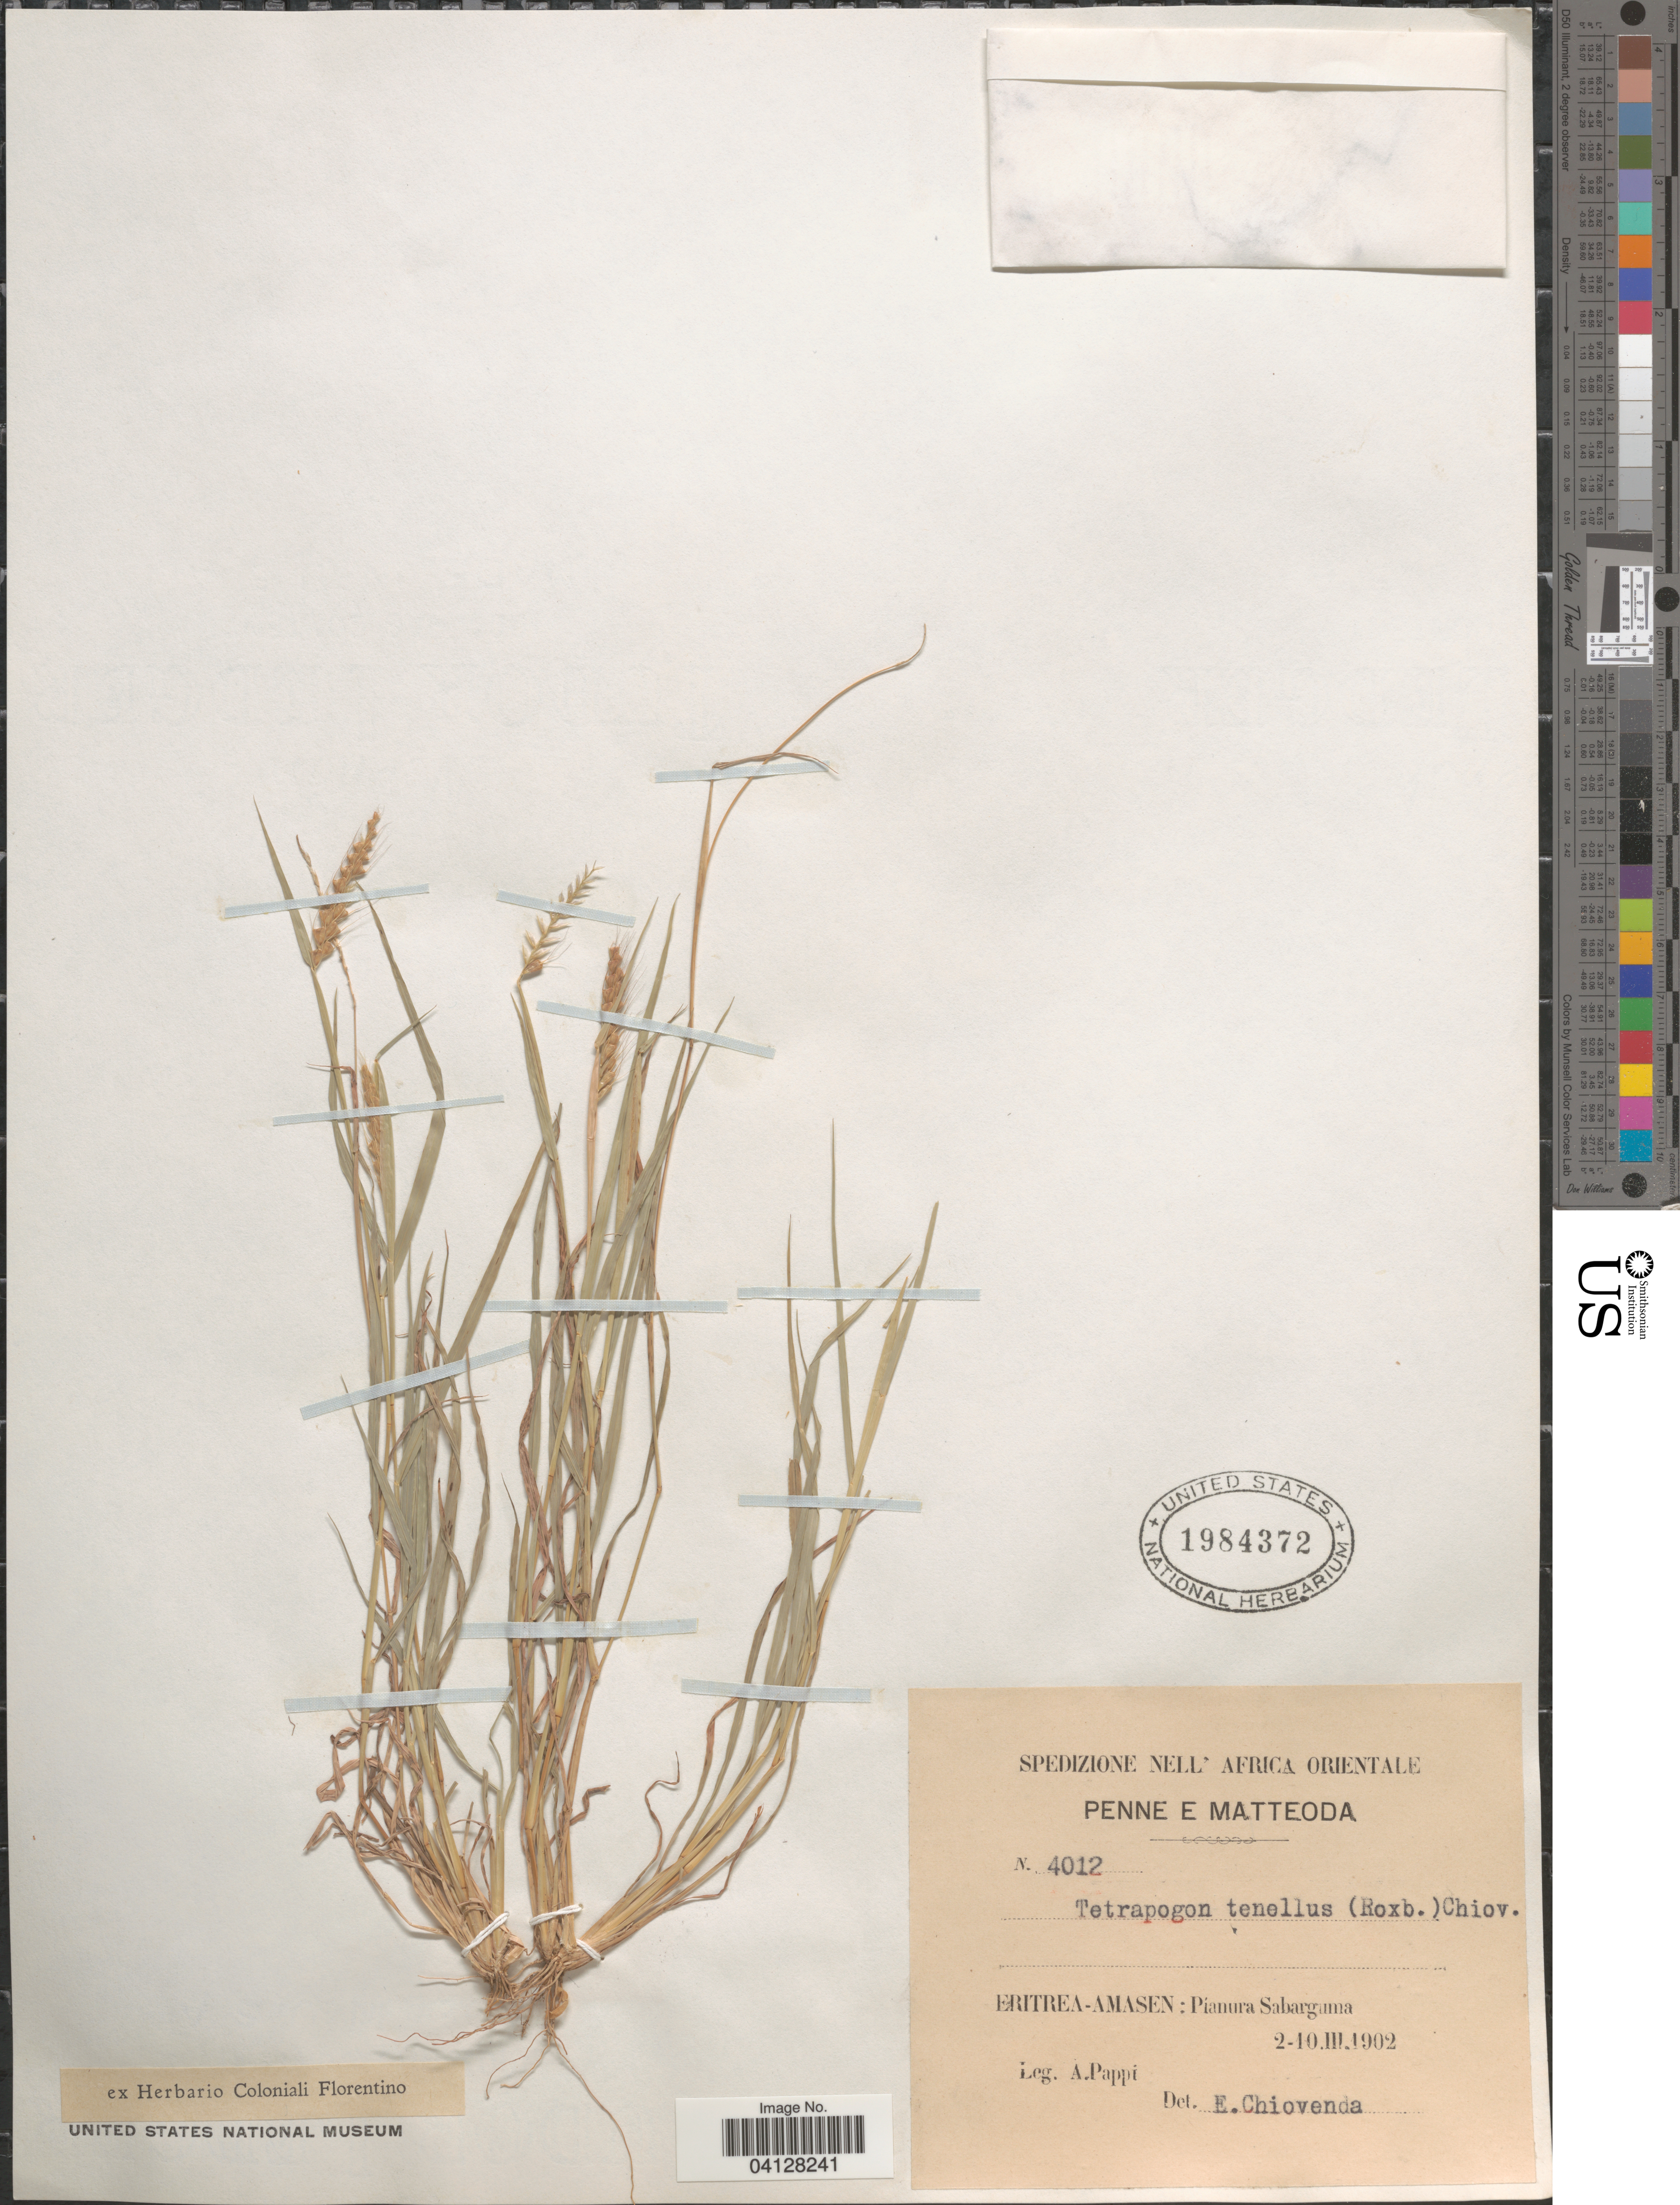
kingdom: Plantae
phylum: Tracheophyta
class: Liliopsida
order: Poales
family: Poaceae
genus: Tetrapogon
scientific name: Tetrapogon tenellus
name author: (J. Koenig ex Roxb.) Chiov.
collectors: A. Pappi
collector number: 4012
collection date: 1902-03-02/1902-03-10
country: Eritrea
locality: Eritrea-Amasen: Pianura Sabarguma.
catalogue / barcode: US 1984372